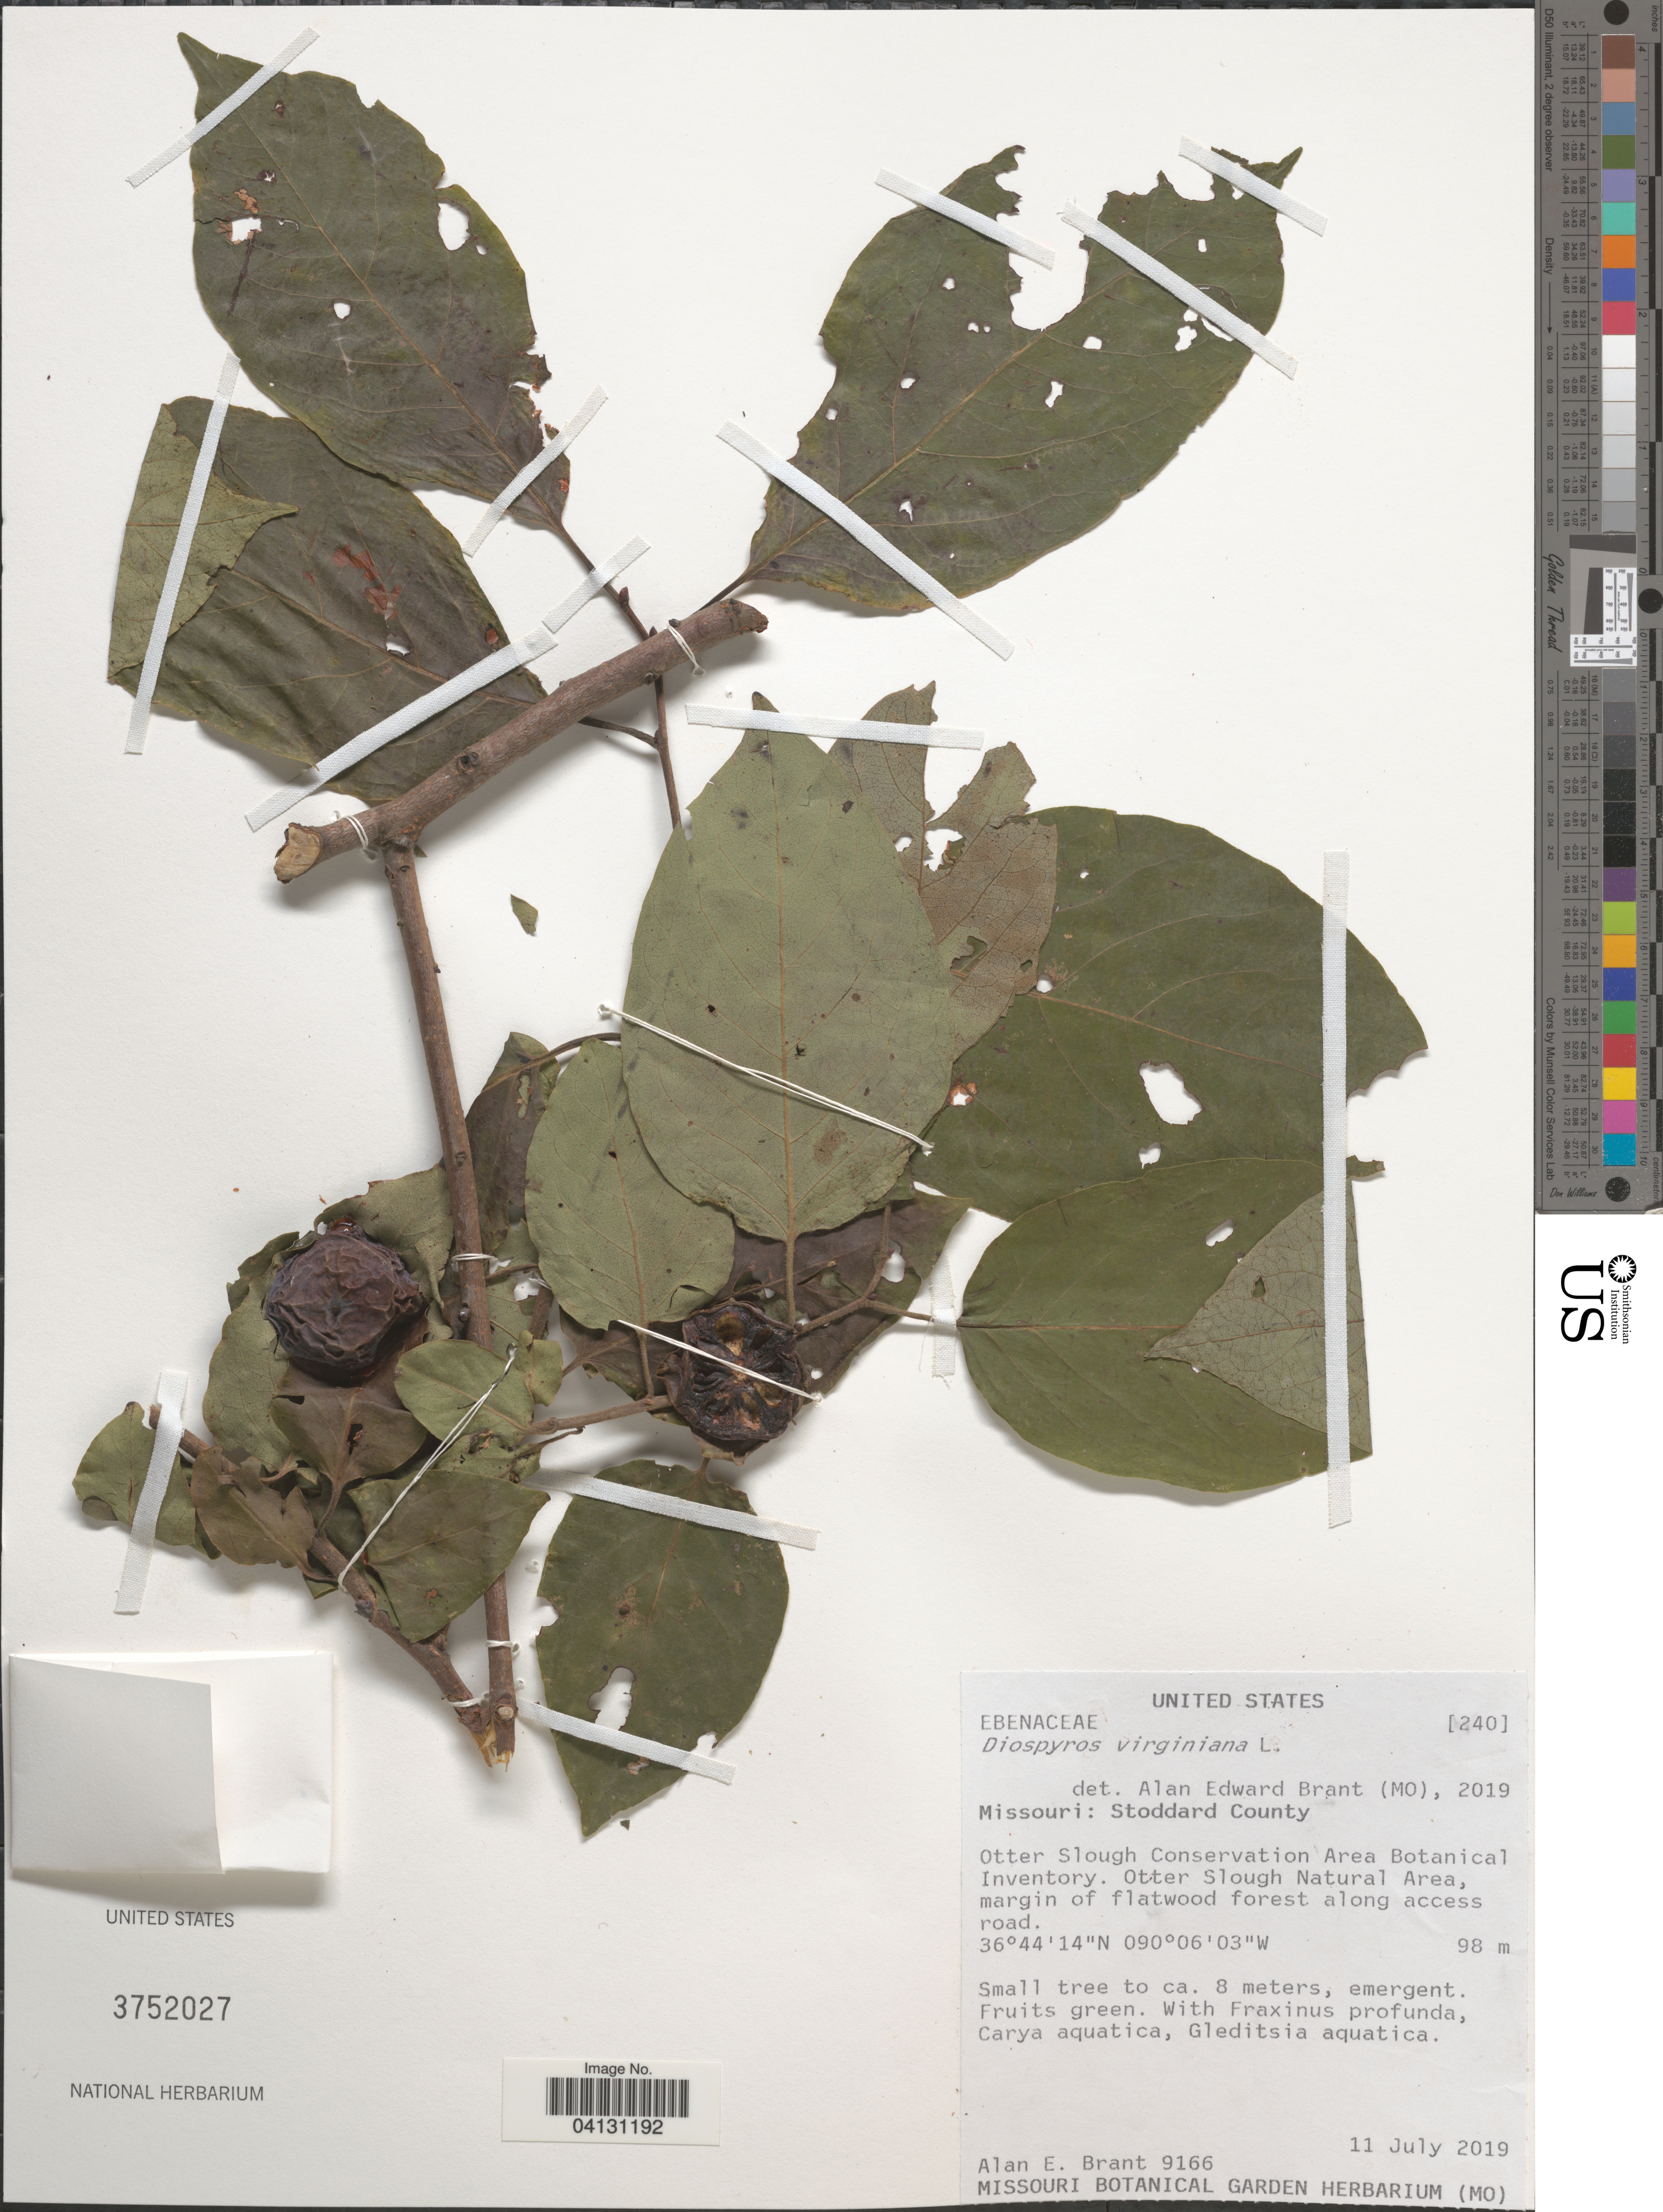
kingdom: Plantae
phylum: Tracheophyta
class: Magnoliopsida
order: Ericales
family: Ebenaceae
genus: Diospyros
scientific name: Diospyros virginiana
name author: L.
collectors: A. Brant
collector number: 9166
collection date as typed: Transcribed d/m/y: 11/7/2019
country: United States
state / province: Missouri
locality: Stoddard County. Otter Slough Conservation Area Botanical Inventory. Otter Slough Natural Area, margin of flatwood forest along access road.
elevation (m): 98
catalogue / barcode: US 3752027